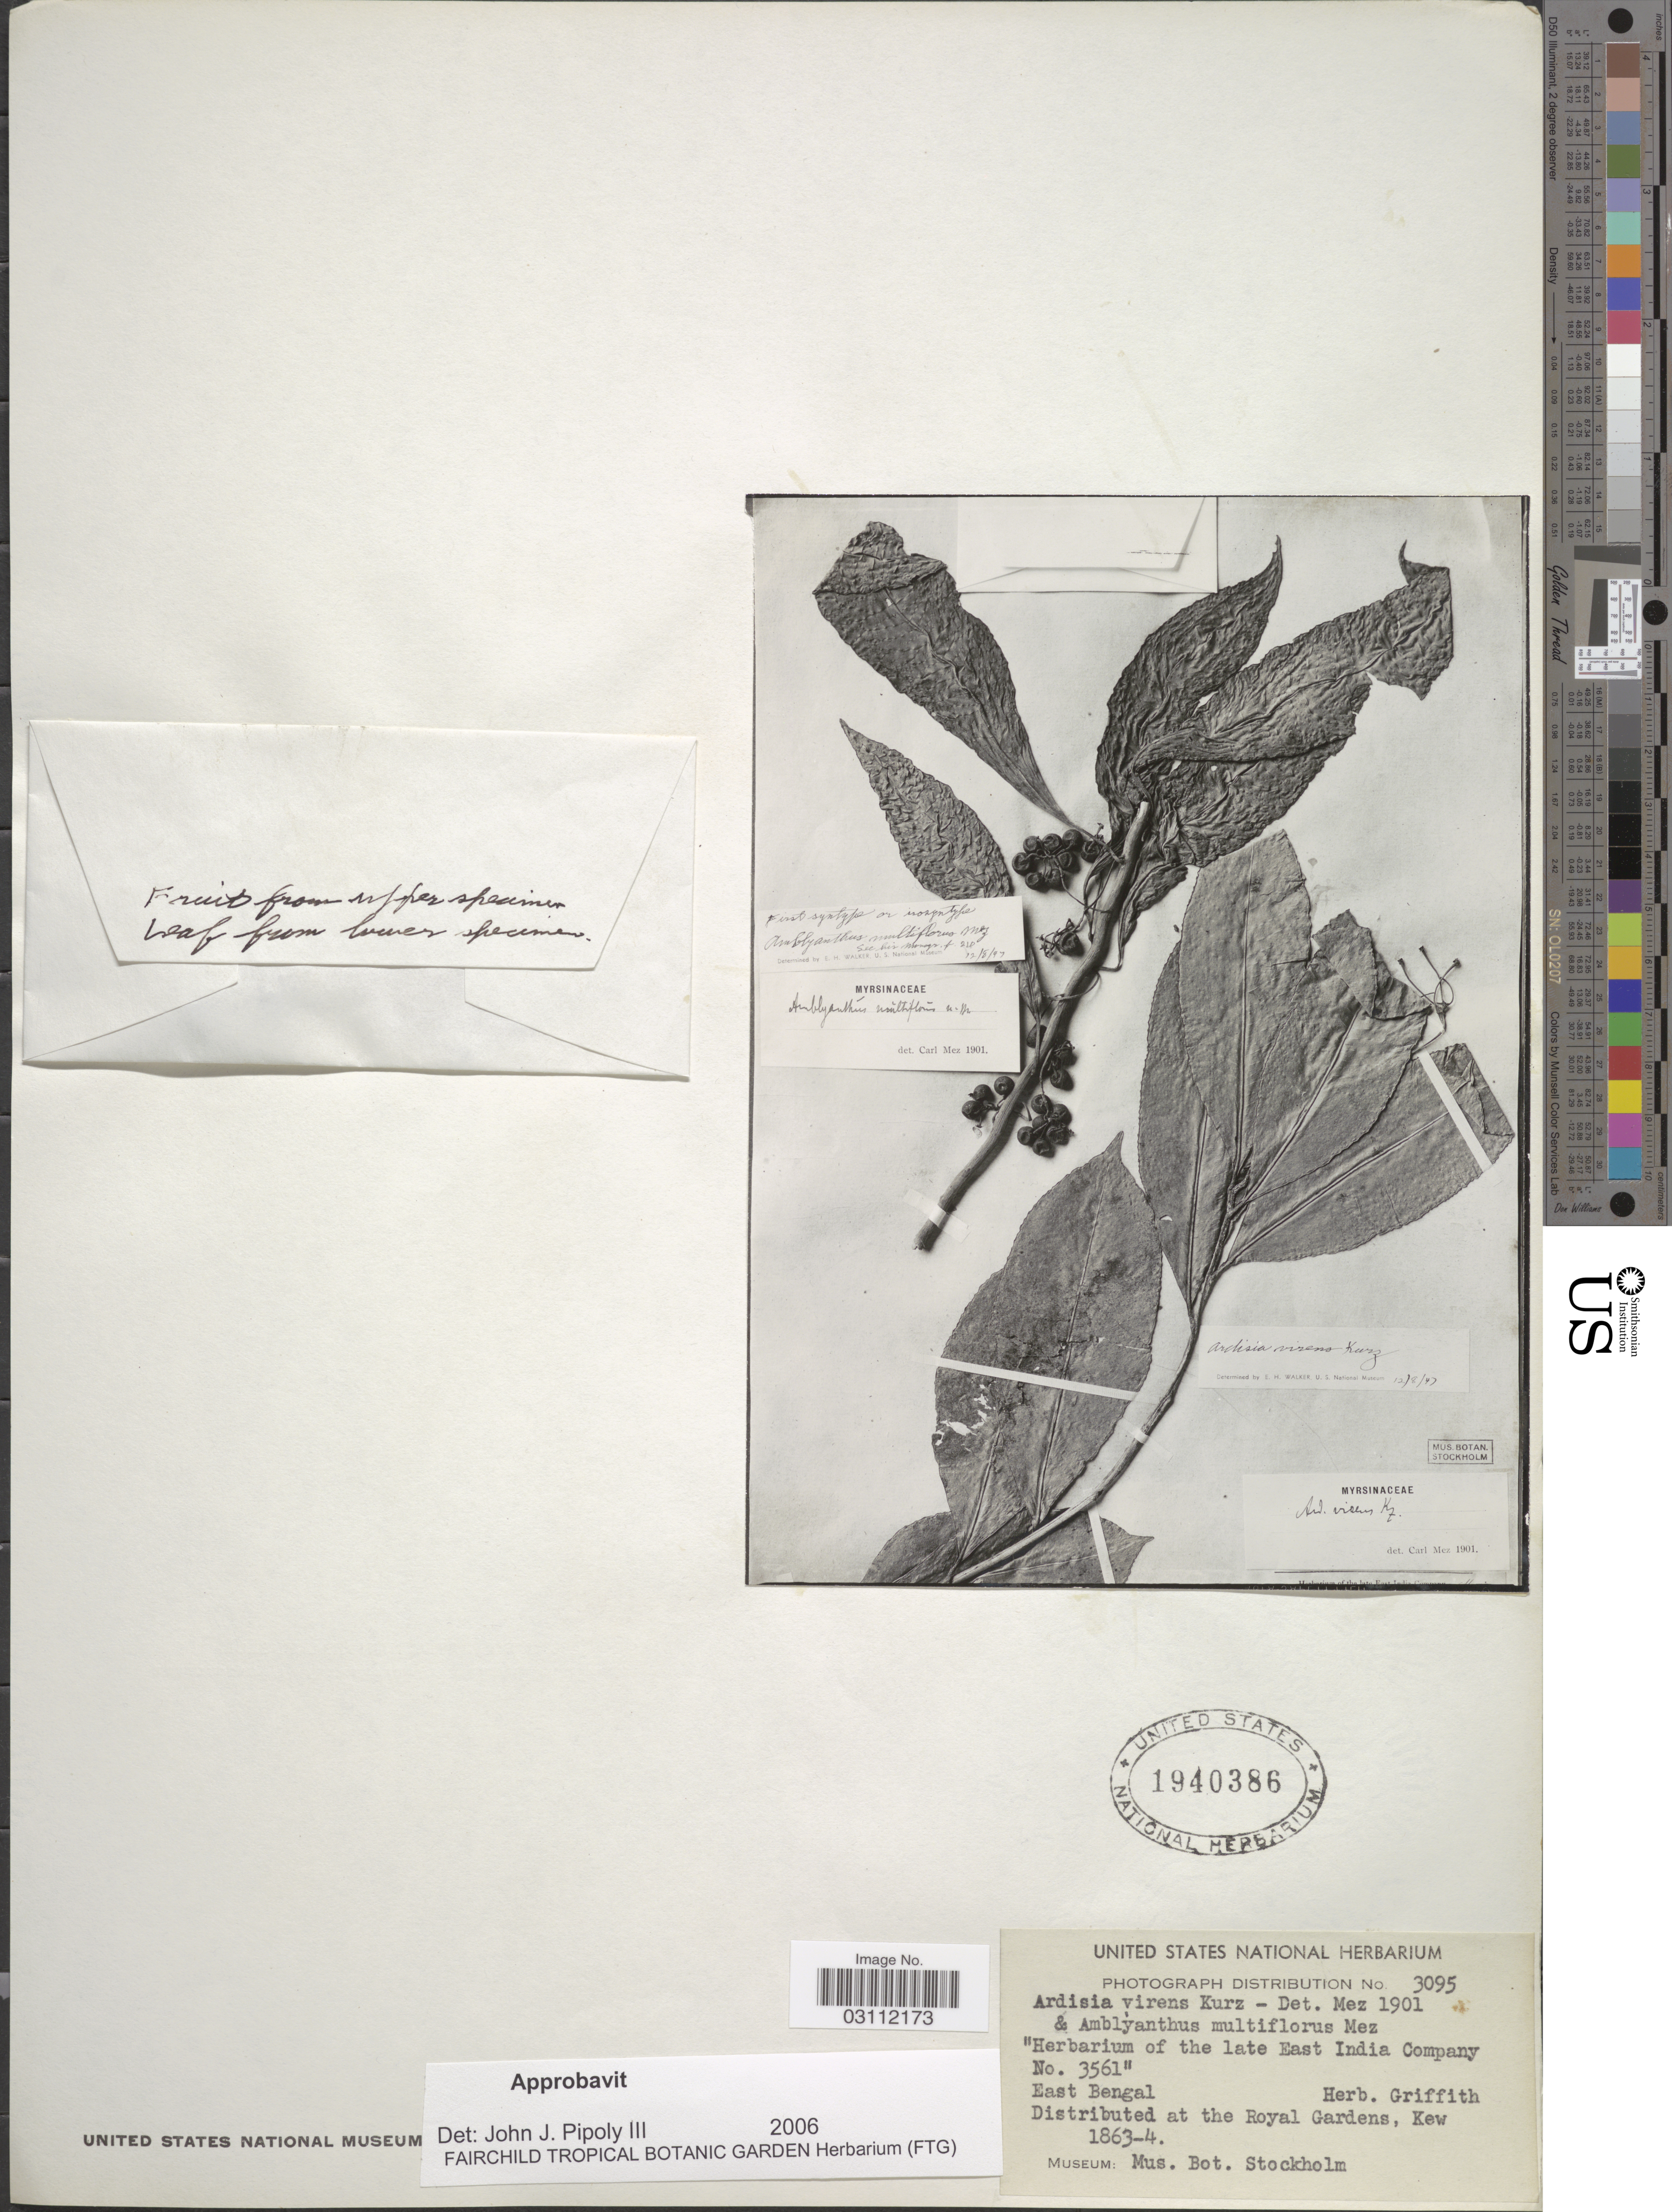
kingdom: Plantae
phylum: Tracheophyta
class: Magnoliopsida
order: Ericales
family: Primulaceae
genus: Ardisia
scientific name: Ardisia virens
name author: Kurz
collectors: ex herb. Griffith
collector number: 3561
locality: East Bengal.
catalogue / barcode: US 1940386